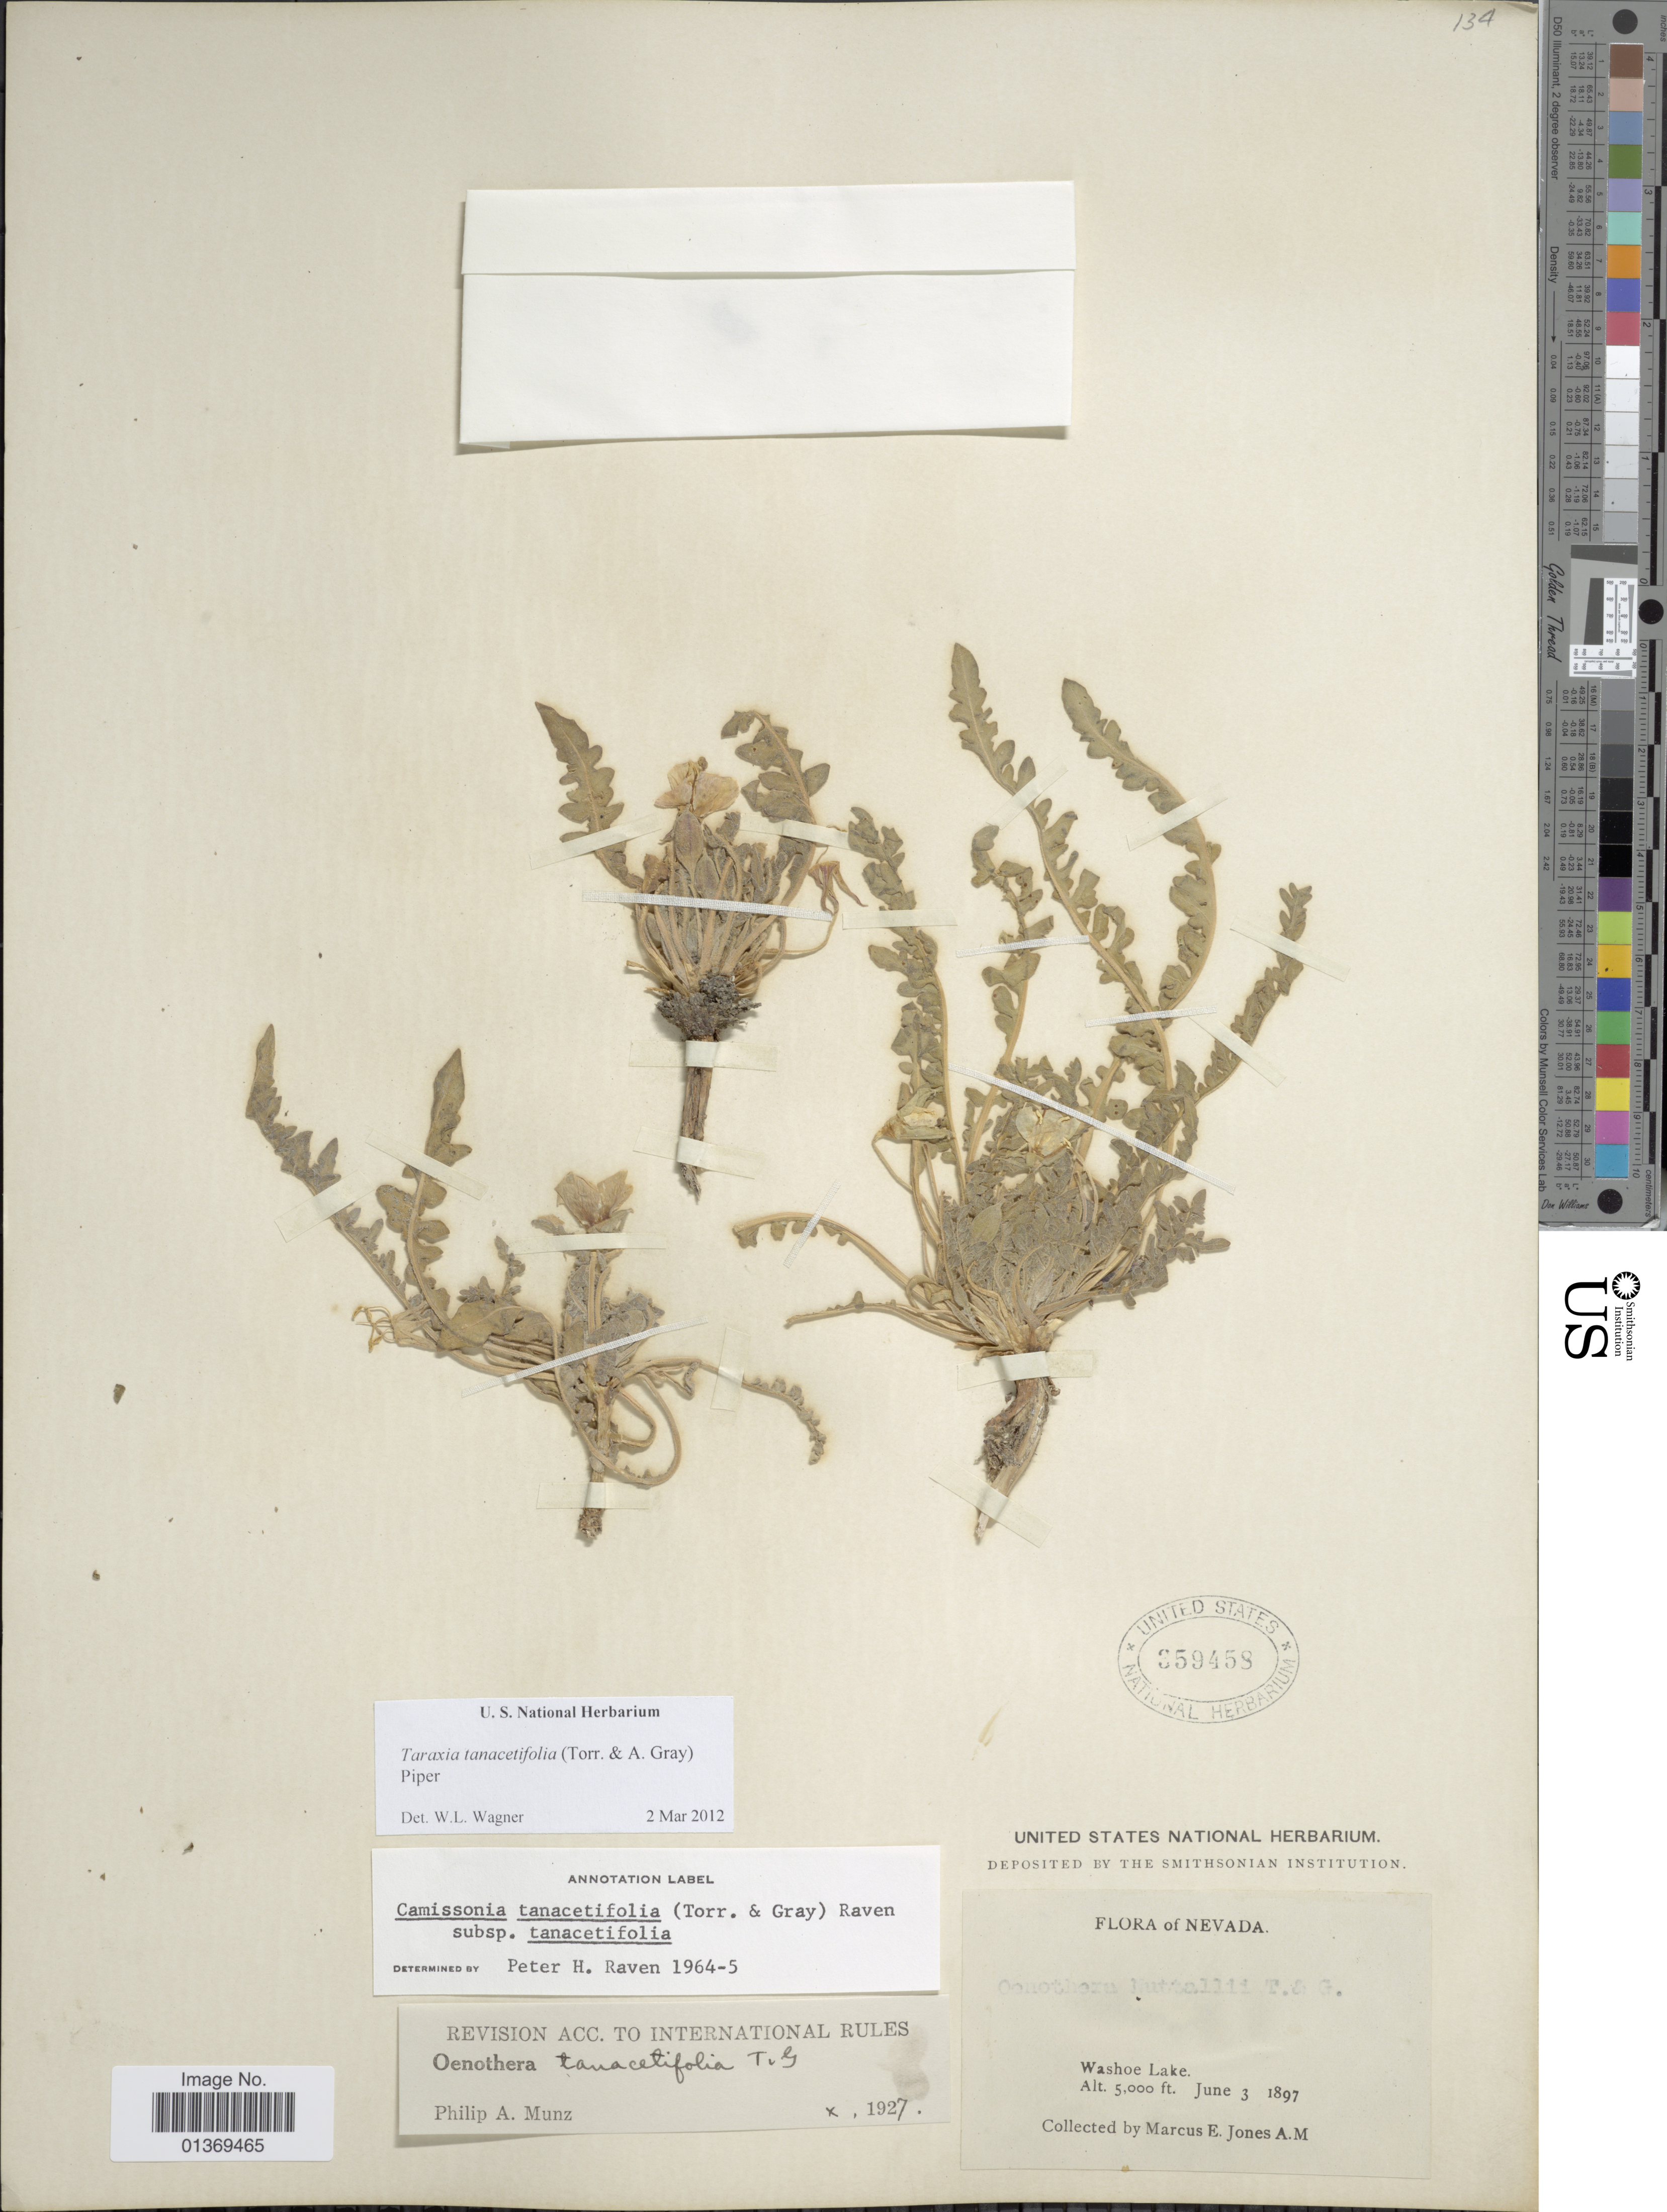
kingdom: Plantae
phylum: Tracheophyta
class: Magnoliopsida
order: Myrtales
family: Onagraceae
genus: Taraxia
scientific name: Taraxia tanacetifolia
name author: (Torr. & A. Gray) Piper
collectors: M. E. Jones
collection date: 1897-06-03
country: United States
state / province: Nevada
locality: Washoe Lake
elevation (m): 1524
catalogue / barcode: US 359458